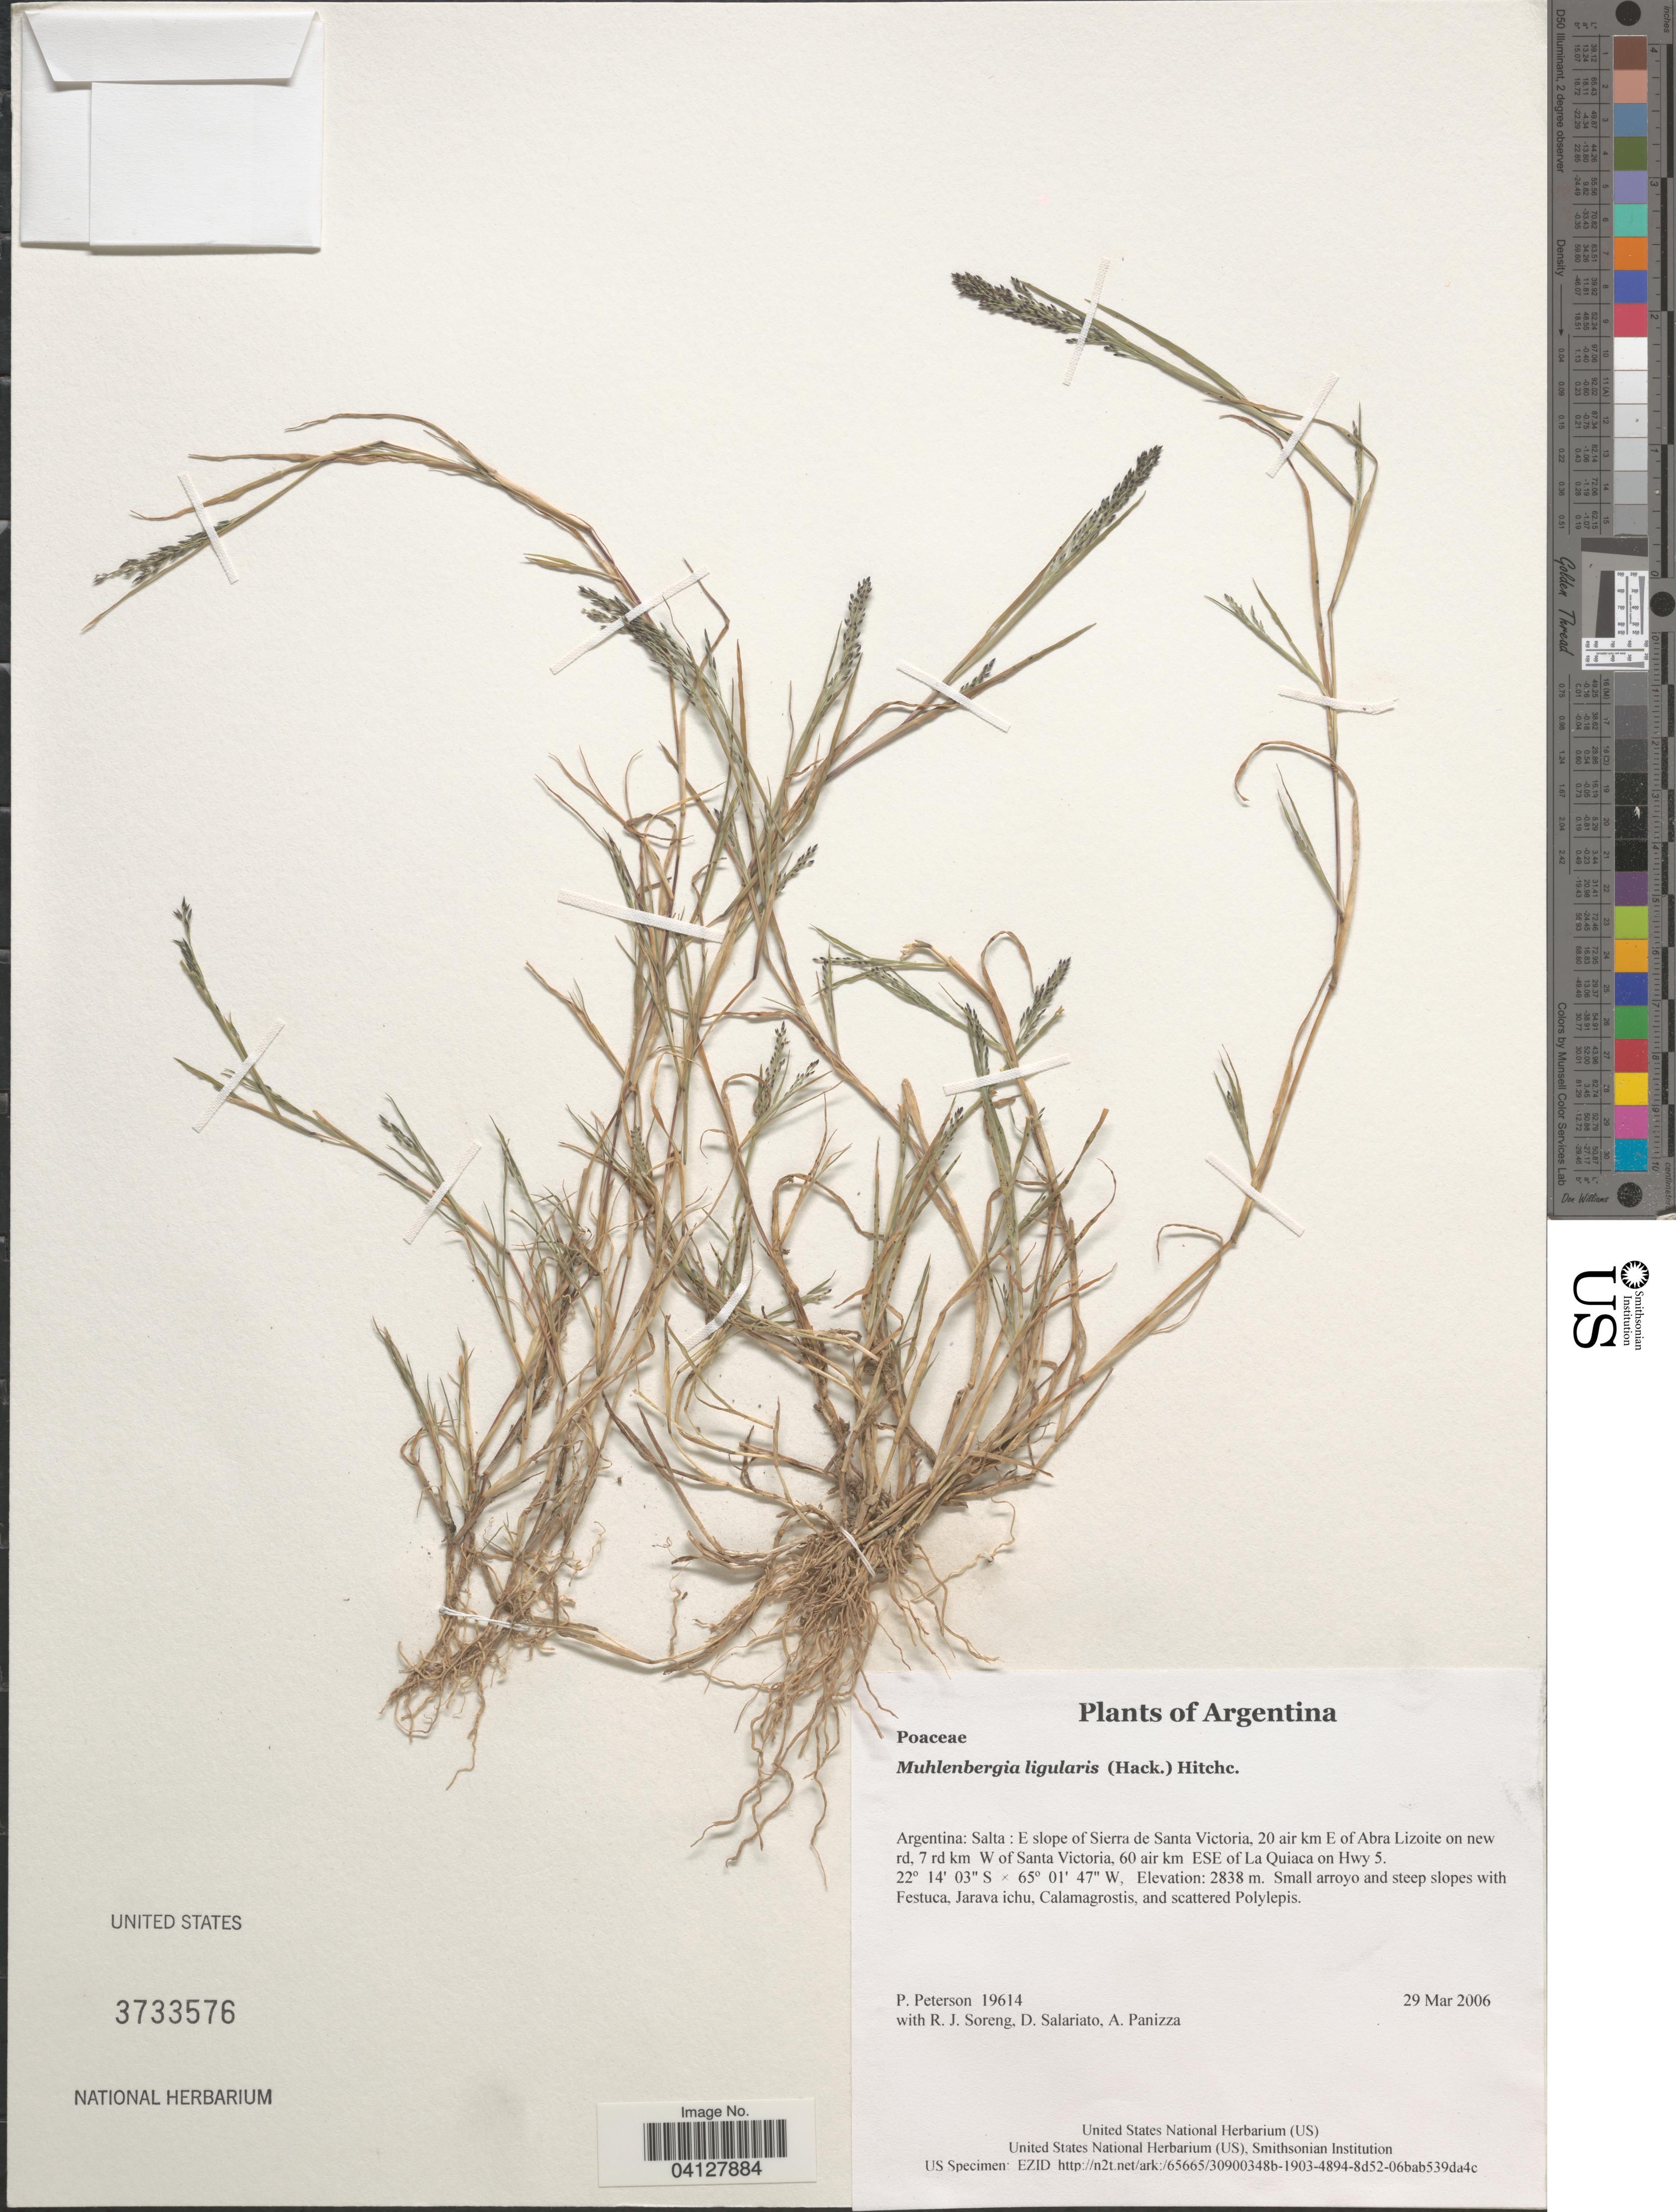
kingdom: Plantae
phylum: Tracheophyta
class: Liliopsida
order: Poales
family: Poaceae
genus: Muhlenbergia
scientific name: Muhlenbergia ligularis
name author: (Hack.) Hitchc.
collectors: P. Peterson, R. J. Soreng, D. Salariato & A. Panizza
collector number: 19614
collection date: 2006-03-29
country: Argentina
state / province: Salta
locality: E slope of Sierra de Santa Victoria, 20 air km E of Abra Lizoite on new rd, 7 rd km W of Santa Victoria, 60 air km ESE of La Quiaca on Hwy 5.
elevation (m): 2838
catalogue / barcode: US 3733576